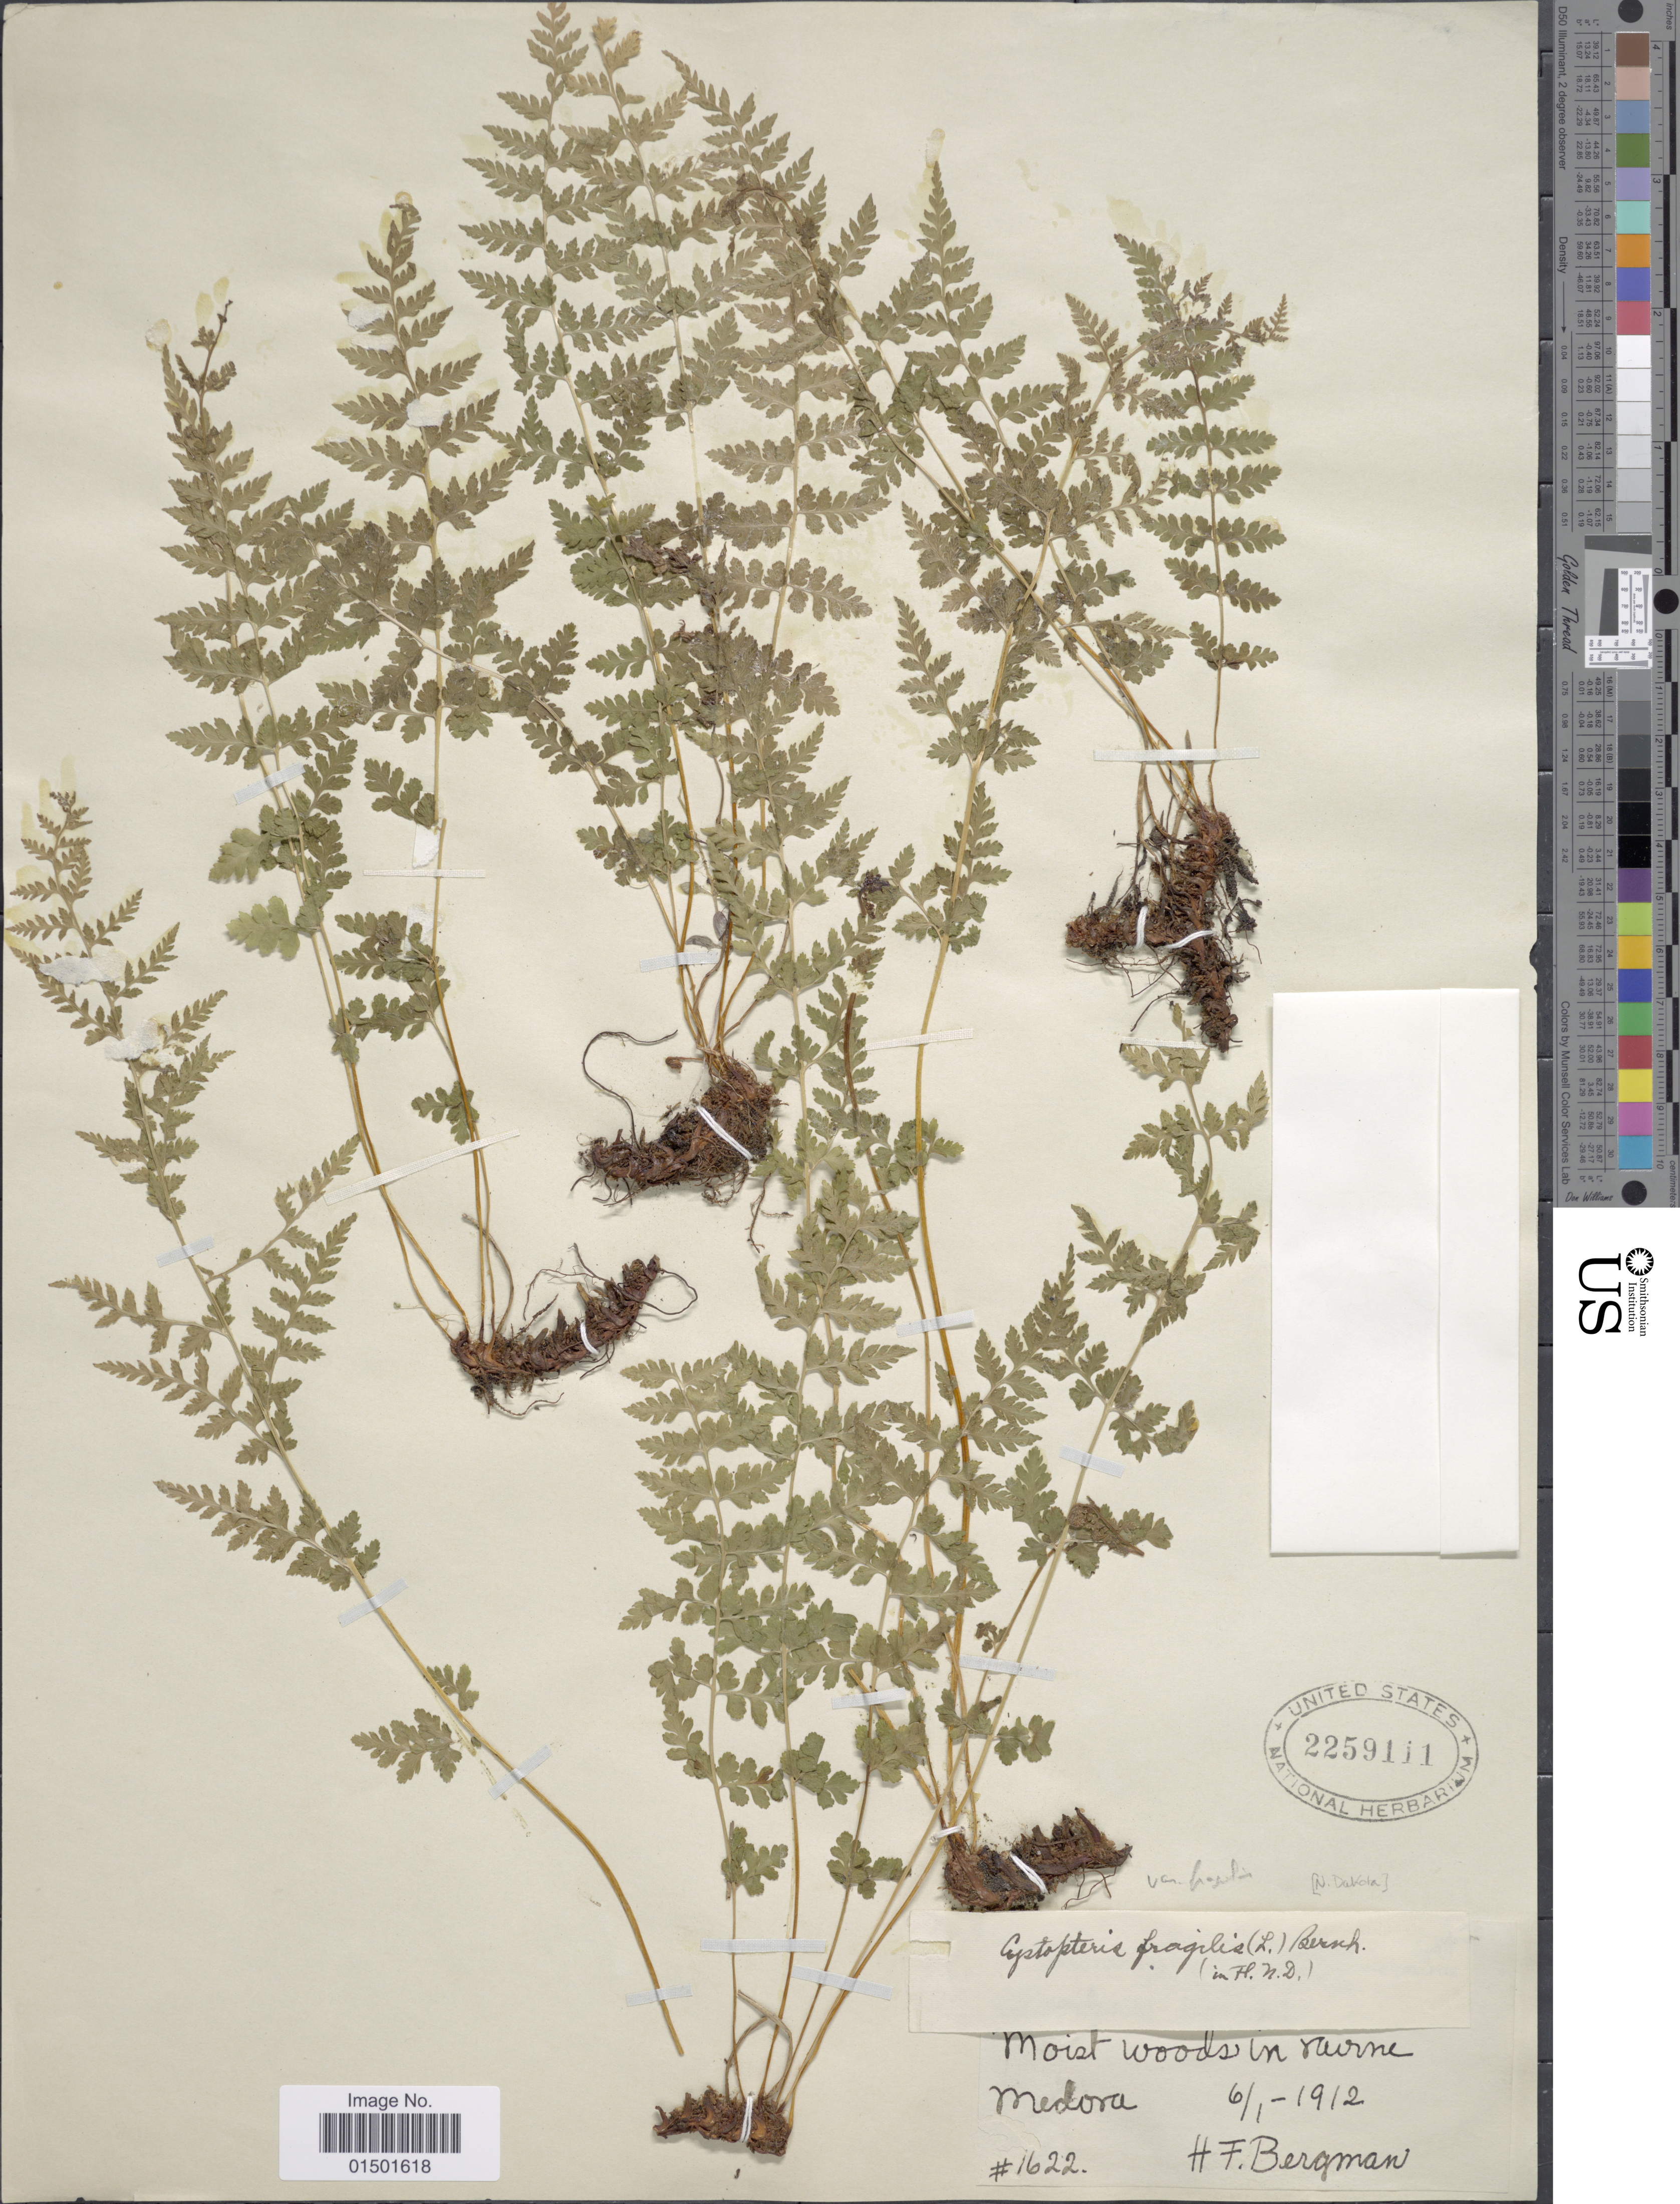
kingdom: Plantae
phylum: Tracheophyta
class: Polypodiopsida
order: Polypodiales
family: Cystopteridaceae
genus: Cystopteris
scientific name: Cystopteris fragilis var. fragilis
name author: (L.) Bernh.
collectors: H. Bergman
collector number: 1622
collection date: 1912-01-06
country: United States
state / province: North Dakota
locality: Medora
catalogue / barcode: US 2259111